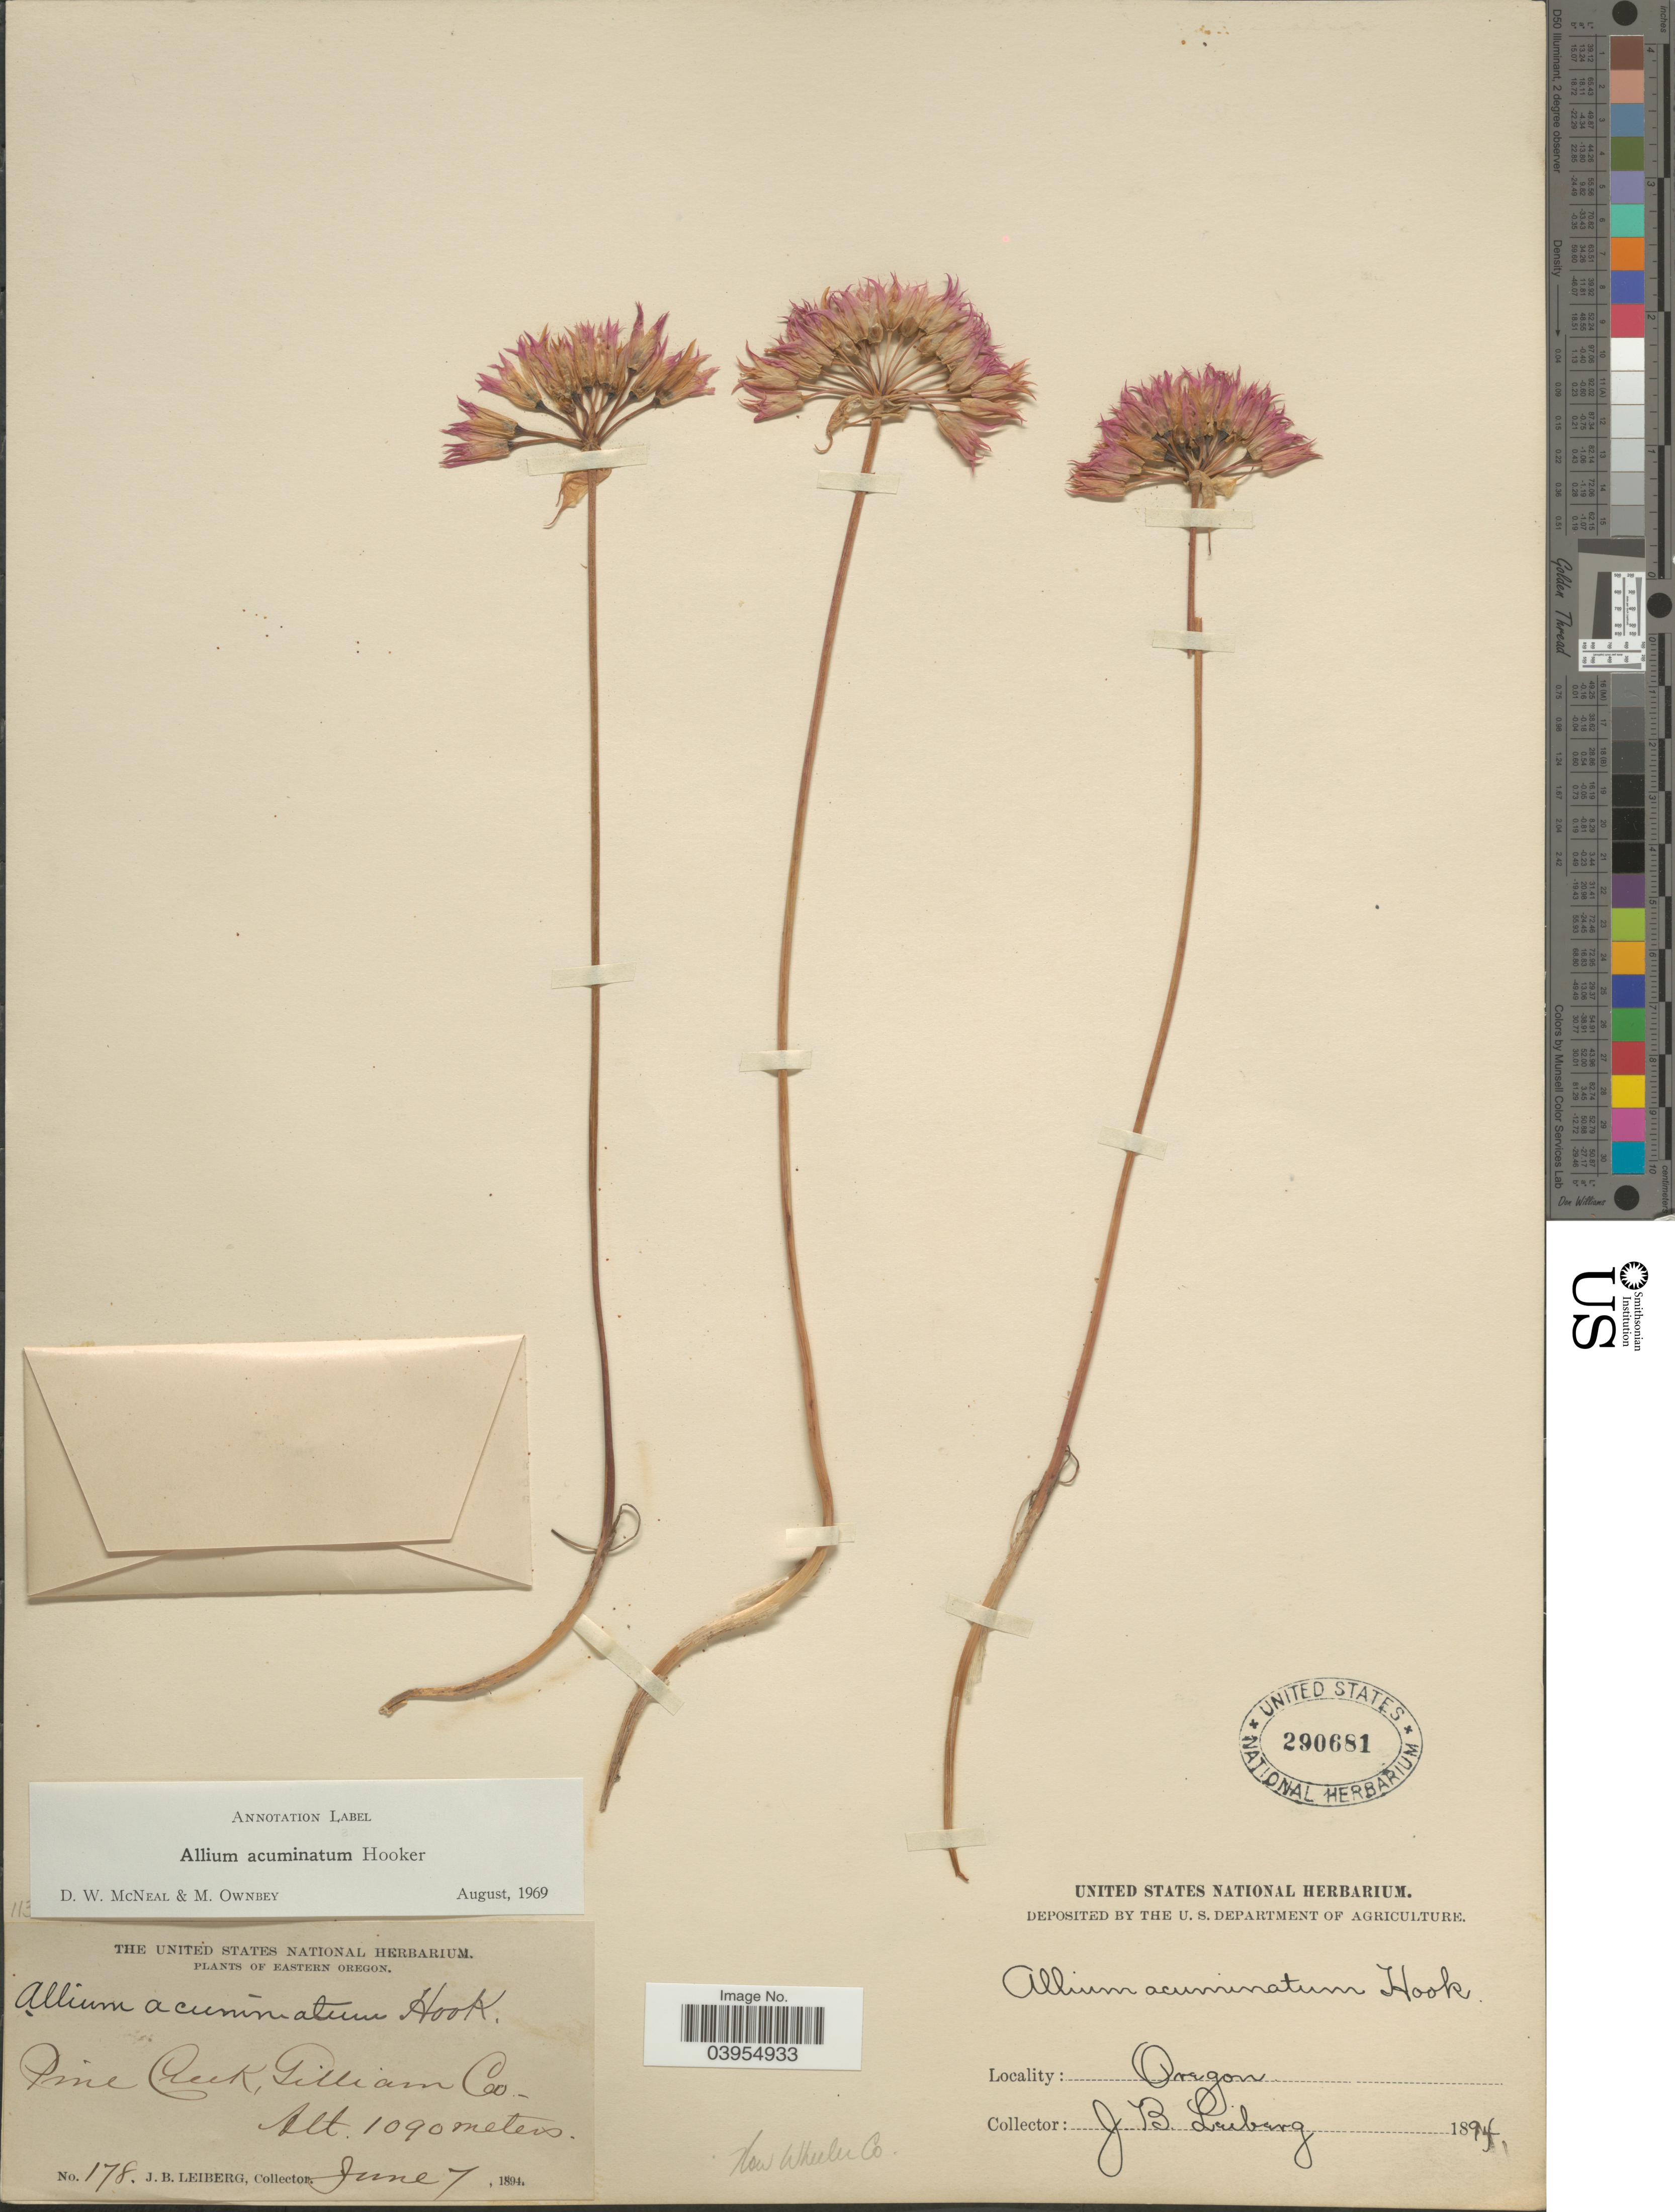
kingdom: Plantae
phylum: Tracheophyta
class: Liliopsida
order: Asparagales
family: Amaryllidaceae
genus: Allium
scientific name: Allium acuminatum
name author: Hook.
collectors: J. B. Leiberg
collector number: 178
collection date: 1894-06-07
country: United States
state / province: Oregon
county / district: Wheeler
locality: Eastern Oregon. Pine Creek, Gilliam Co. Now Wheeler Co.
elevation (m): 1090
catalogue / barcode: US 290681